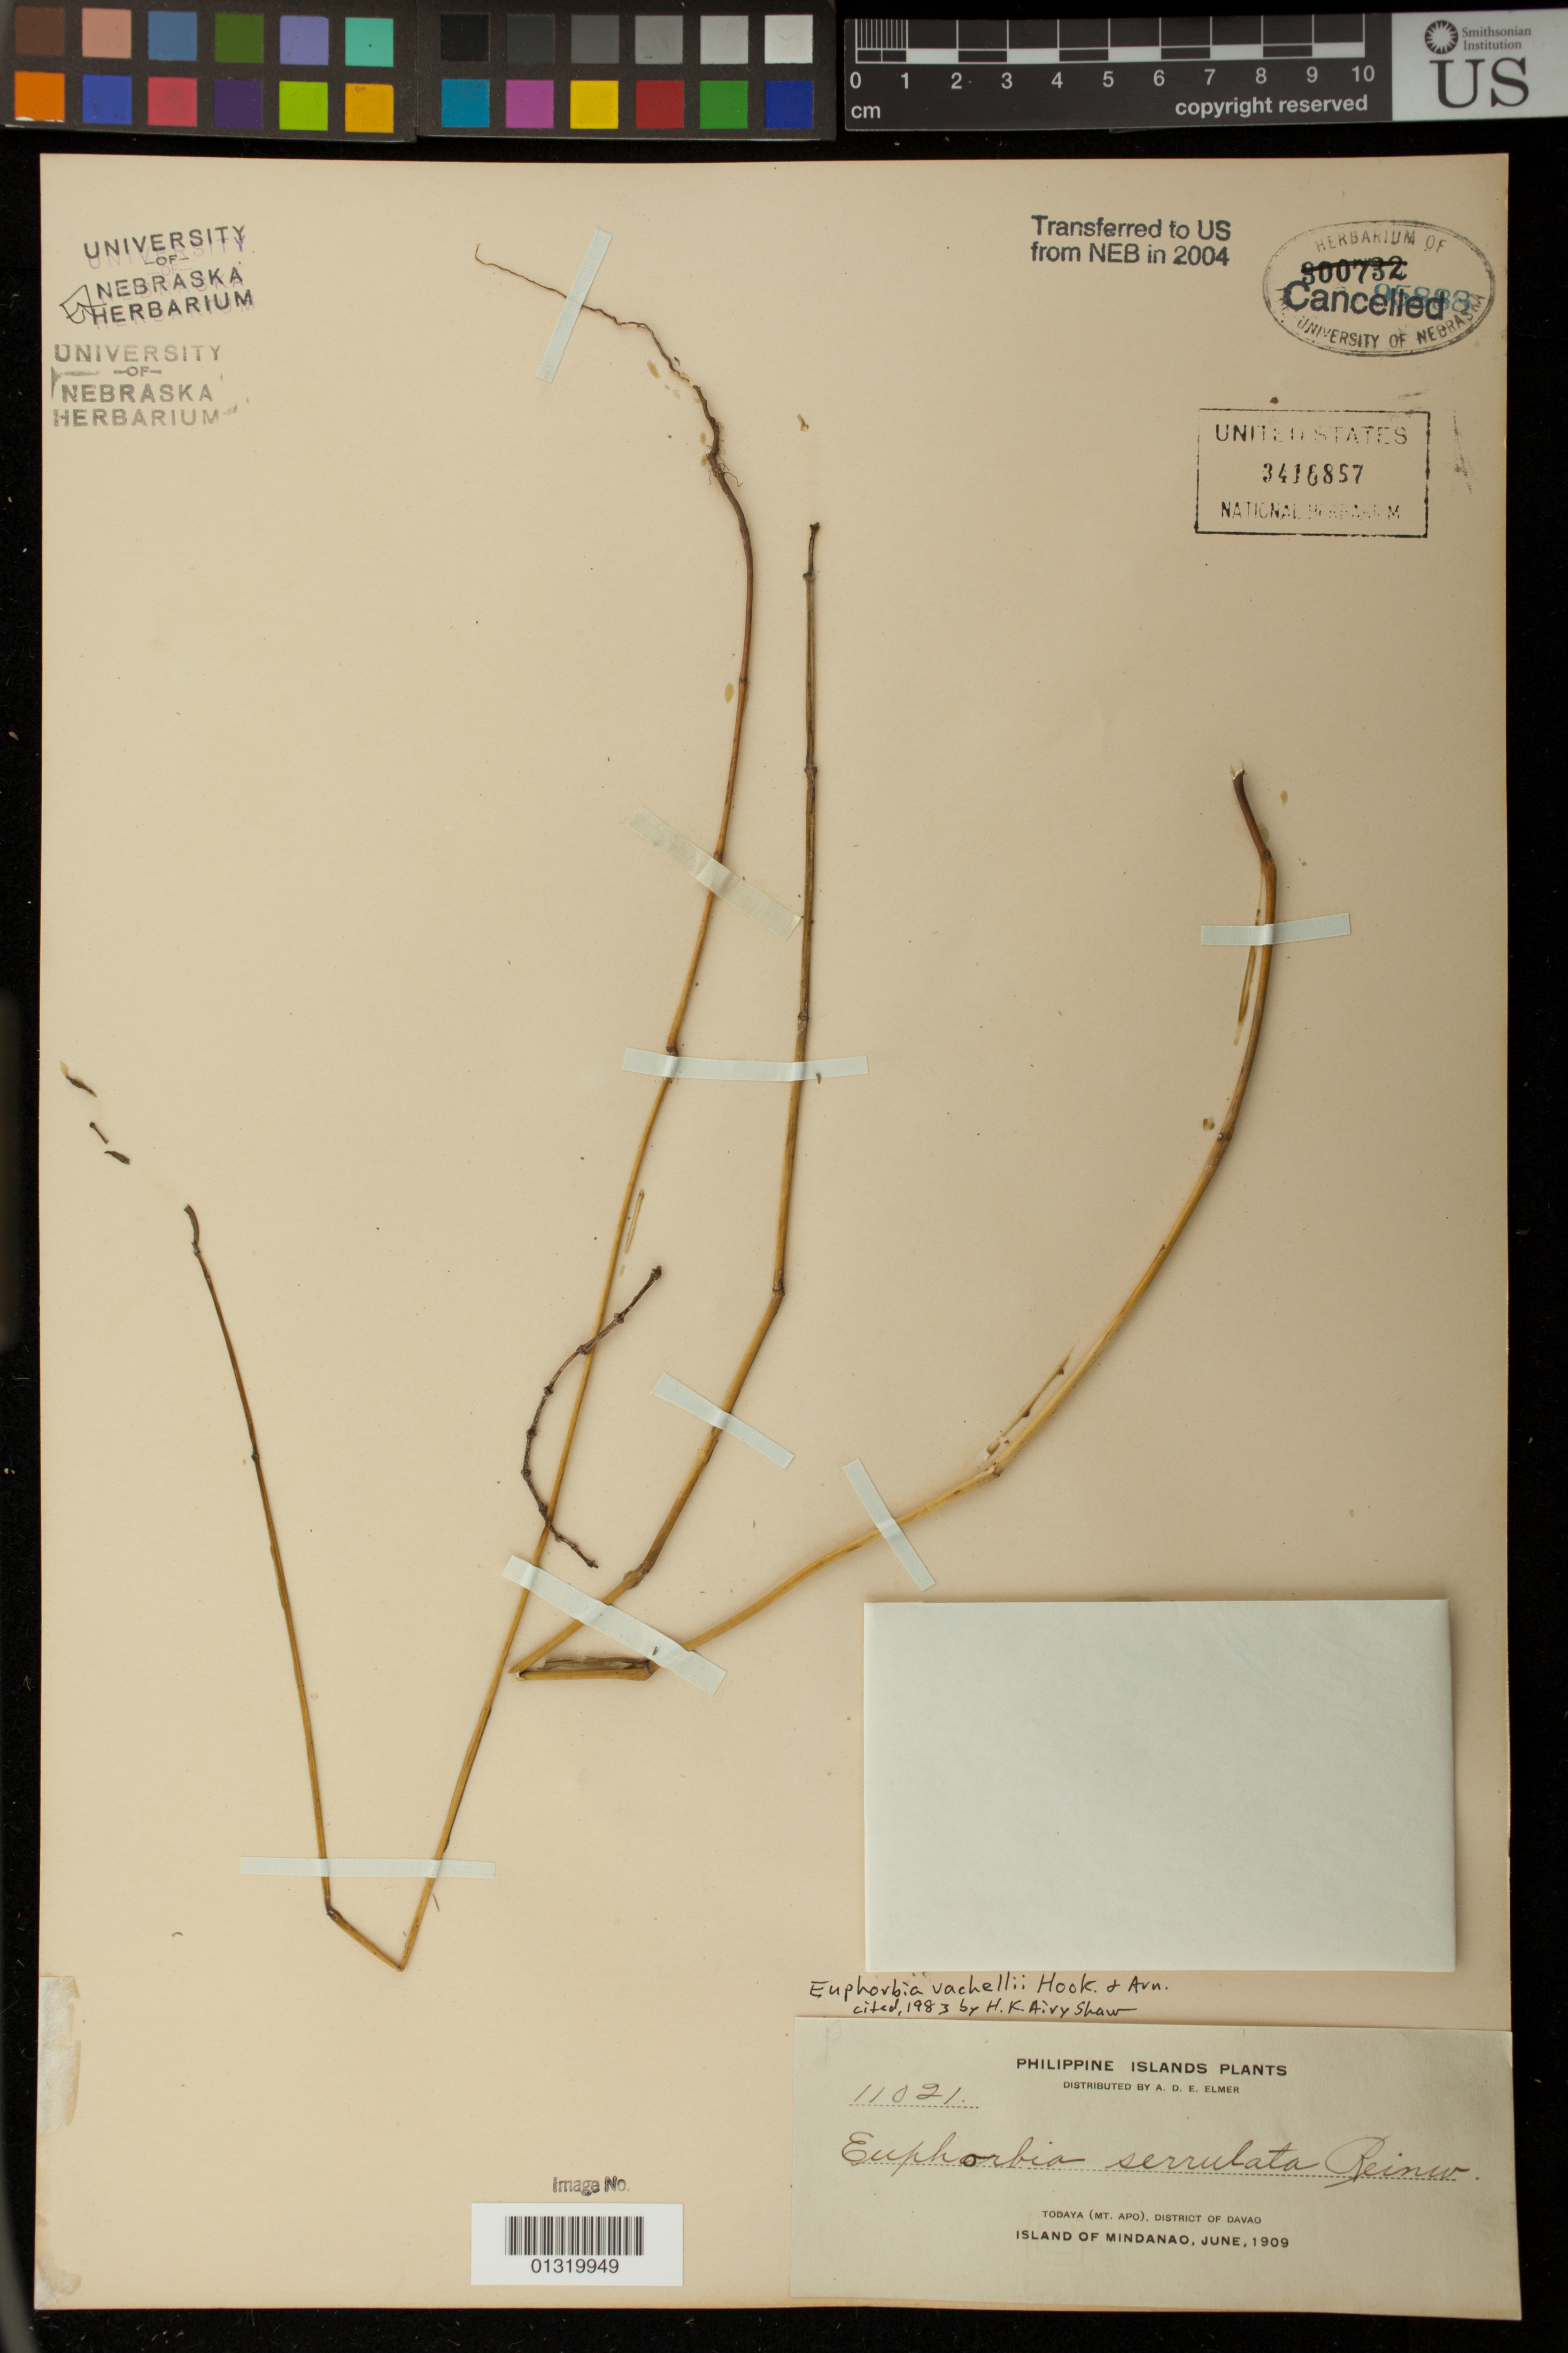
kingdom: Plantae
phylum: Tracheophyta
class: Magnoliopsida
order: Malpighiales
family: Euphorbiaceae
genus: Euphorbia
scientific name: Euphorbia bifida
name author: Hook. & Arn.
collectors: A. D. E. Elmer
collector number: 11021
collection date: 1909-06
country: Philippines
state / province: Davao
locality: Todaya (Mt. Apo); Island of Mindanao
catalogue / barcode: US 3416857